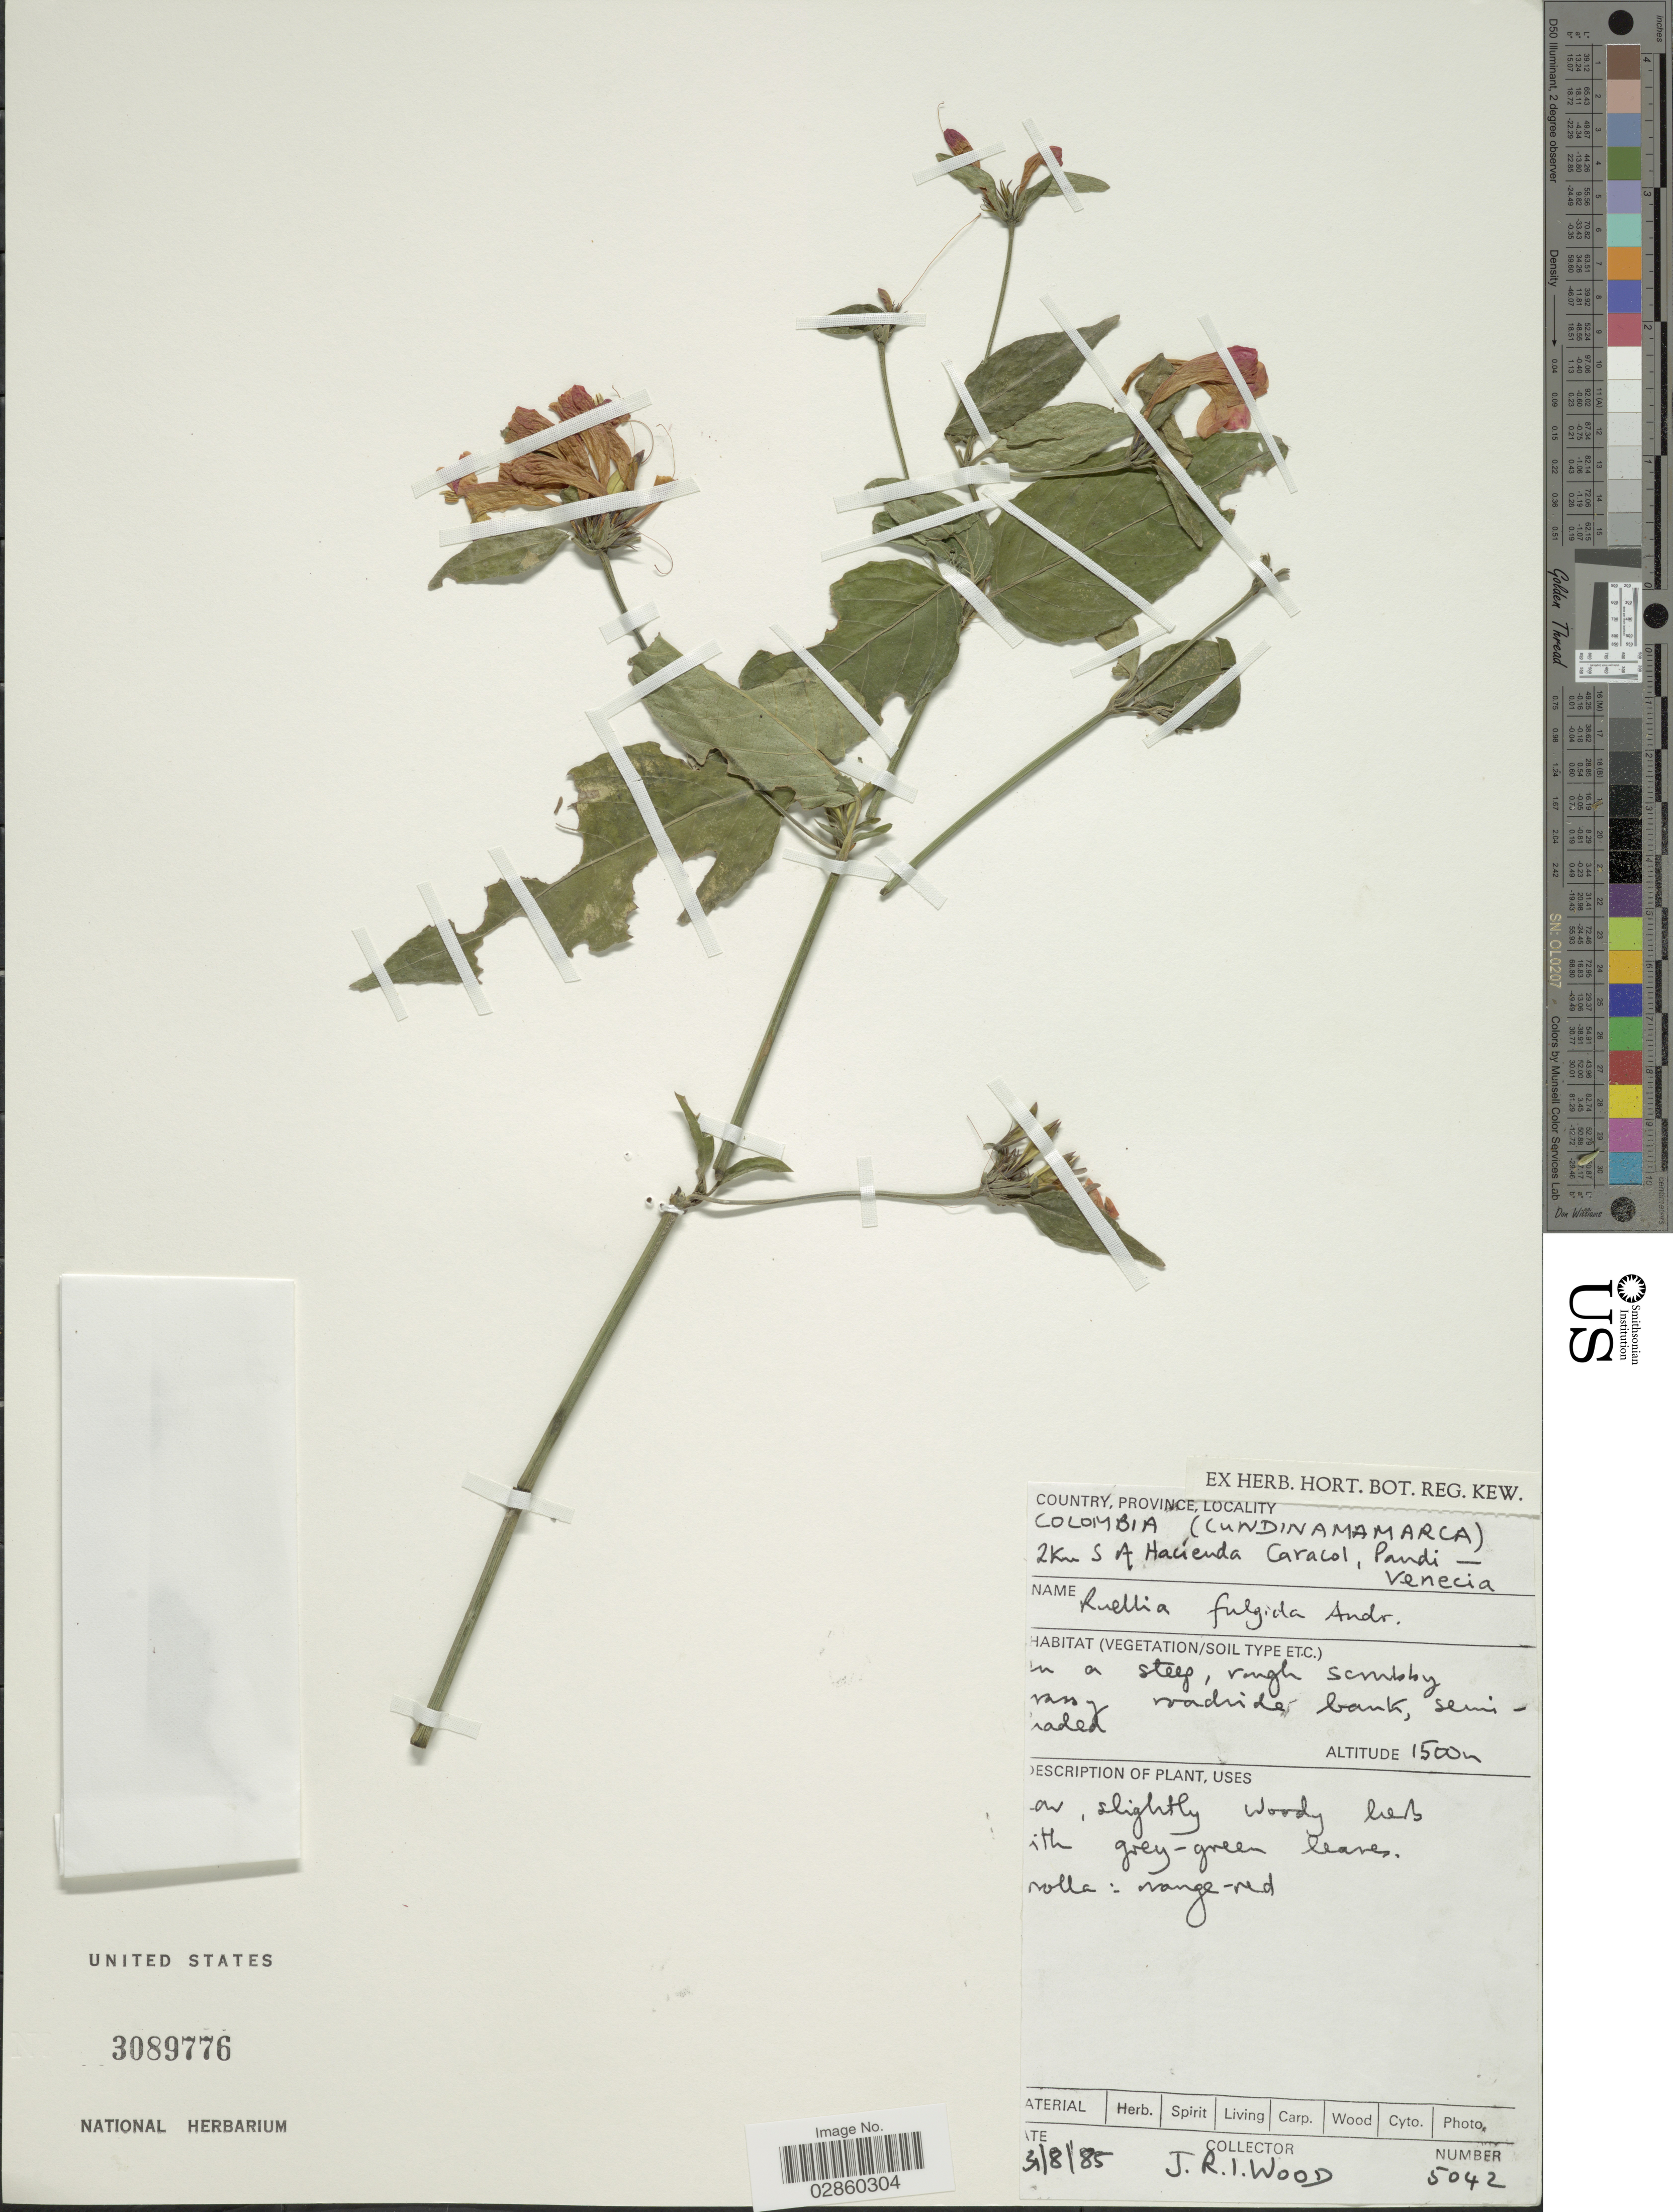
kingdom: Plantae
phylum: Tracheophyta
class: Magnoliopsida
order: Lamiales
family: Acanthaceae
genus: Ruellia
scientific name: Ruellia fulgida var. angustissima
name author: (Hochr.) Leonard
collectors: J. R. I. Wood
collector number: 5042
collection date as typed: Transcribed d/m/y: 31/8/85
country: Colombia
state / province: Cundinamarca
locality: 2 Km S A Hacienda Caracol, Pandi-Venecia.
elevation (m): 1500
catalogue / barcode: US 3089776